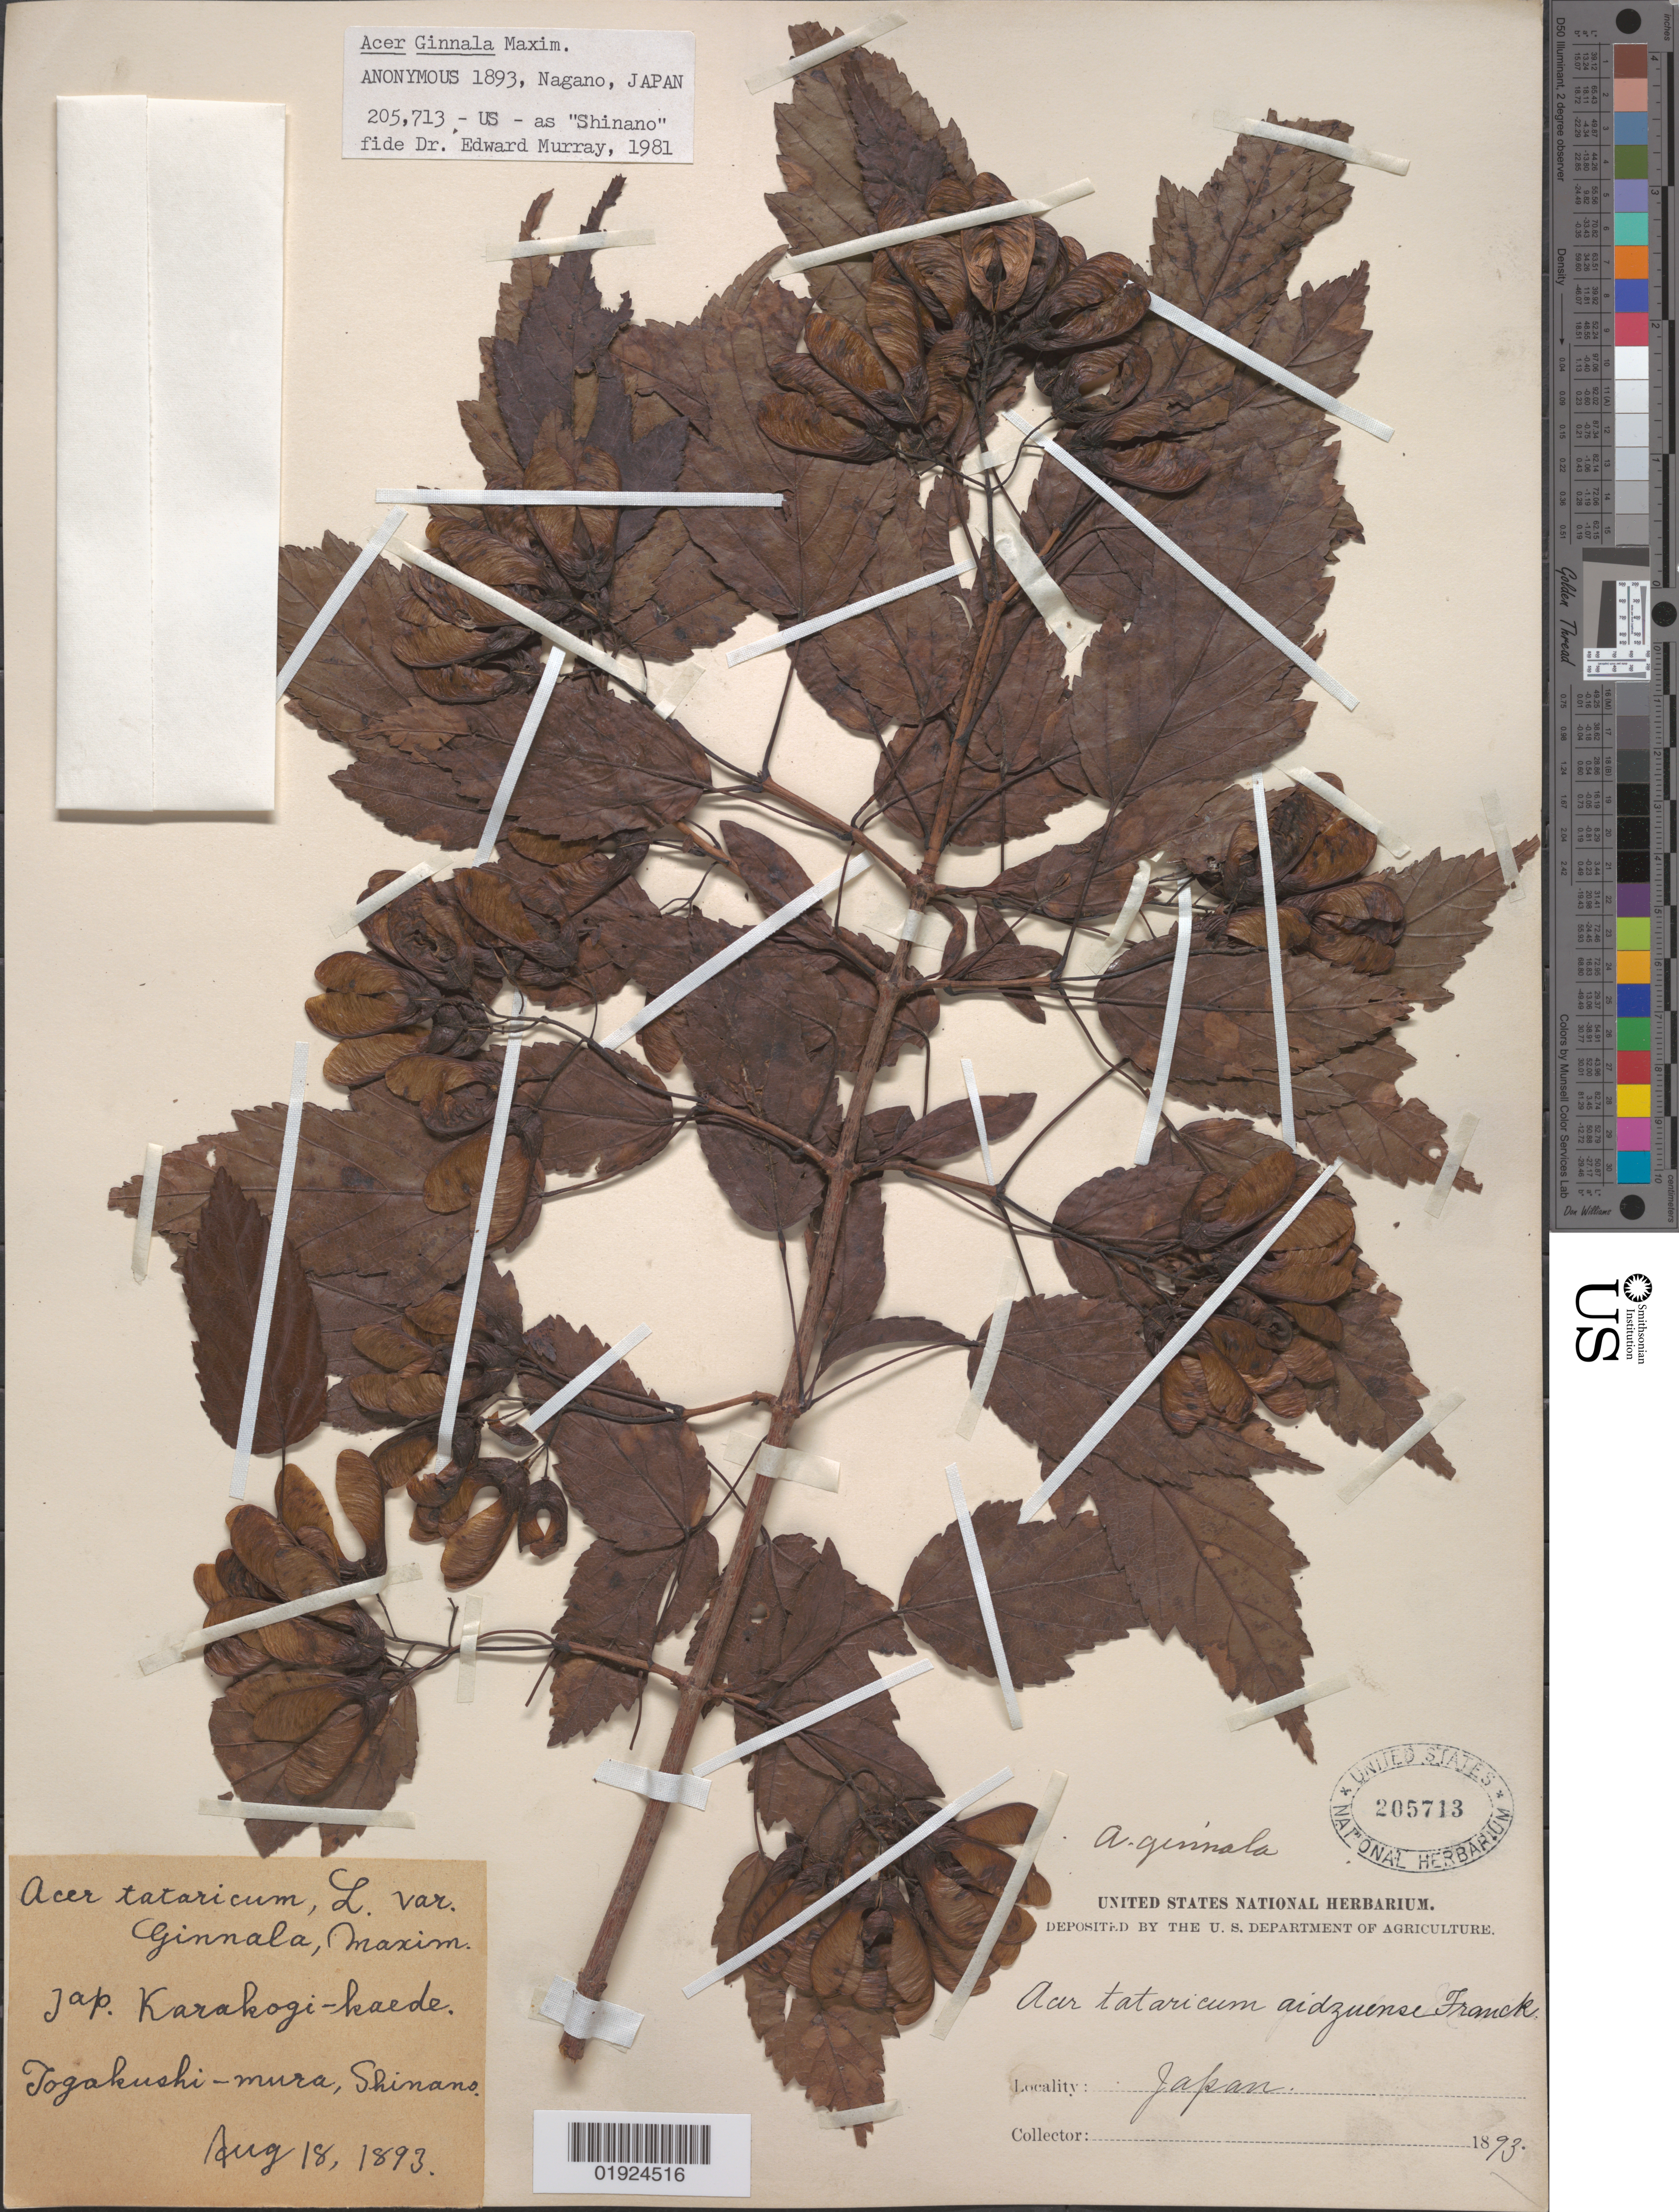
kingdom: Plantae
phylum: Tracheophyta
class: Magnoliopsida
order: Sapindales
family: Sapindaceae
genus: Acer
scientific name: Acer ginnala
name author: Maxim.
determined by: Murray, Edward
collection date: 1893-08-18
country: Japan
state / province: Nagano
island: Honshu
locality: Shinano [Nagano], Togakushi-mura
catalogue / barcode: US 205713